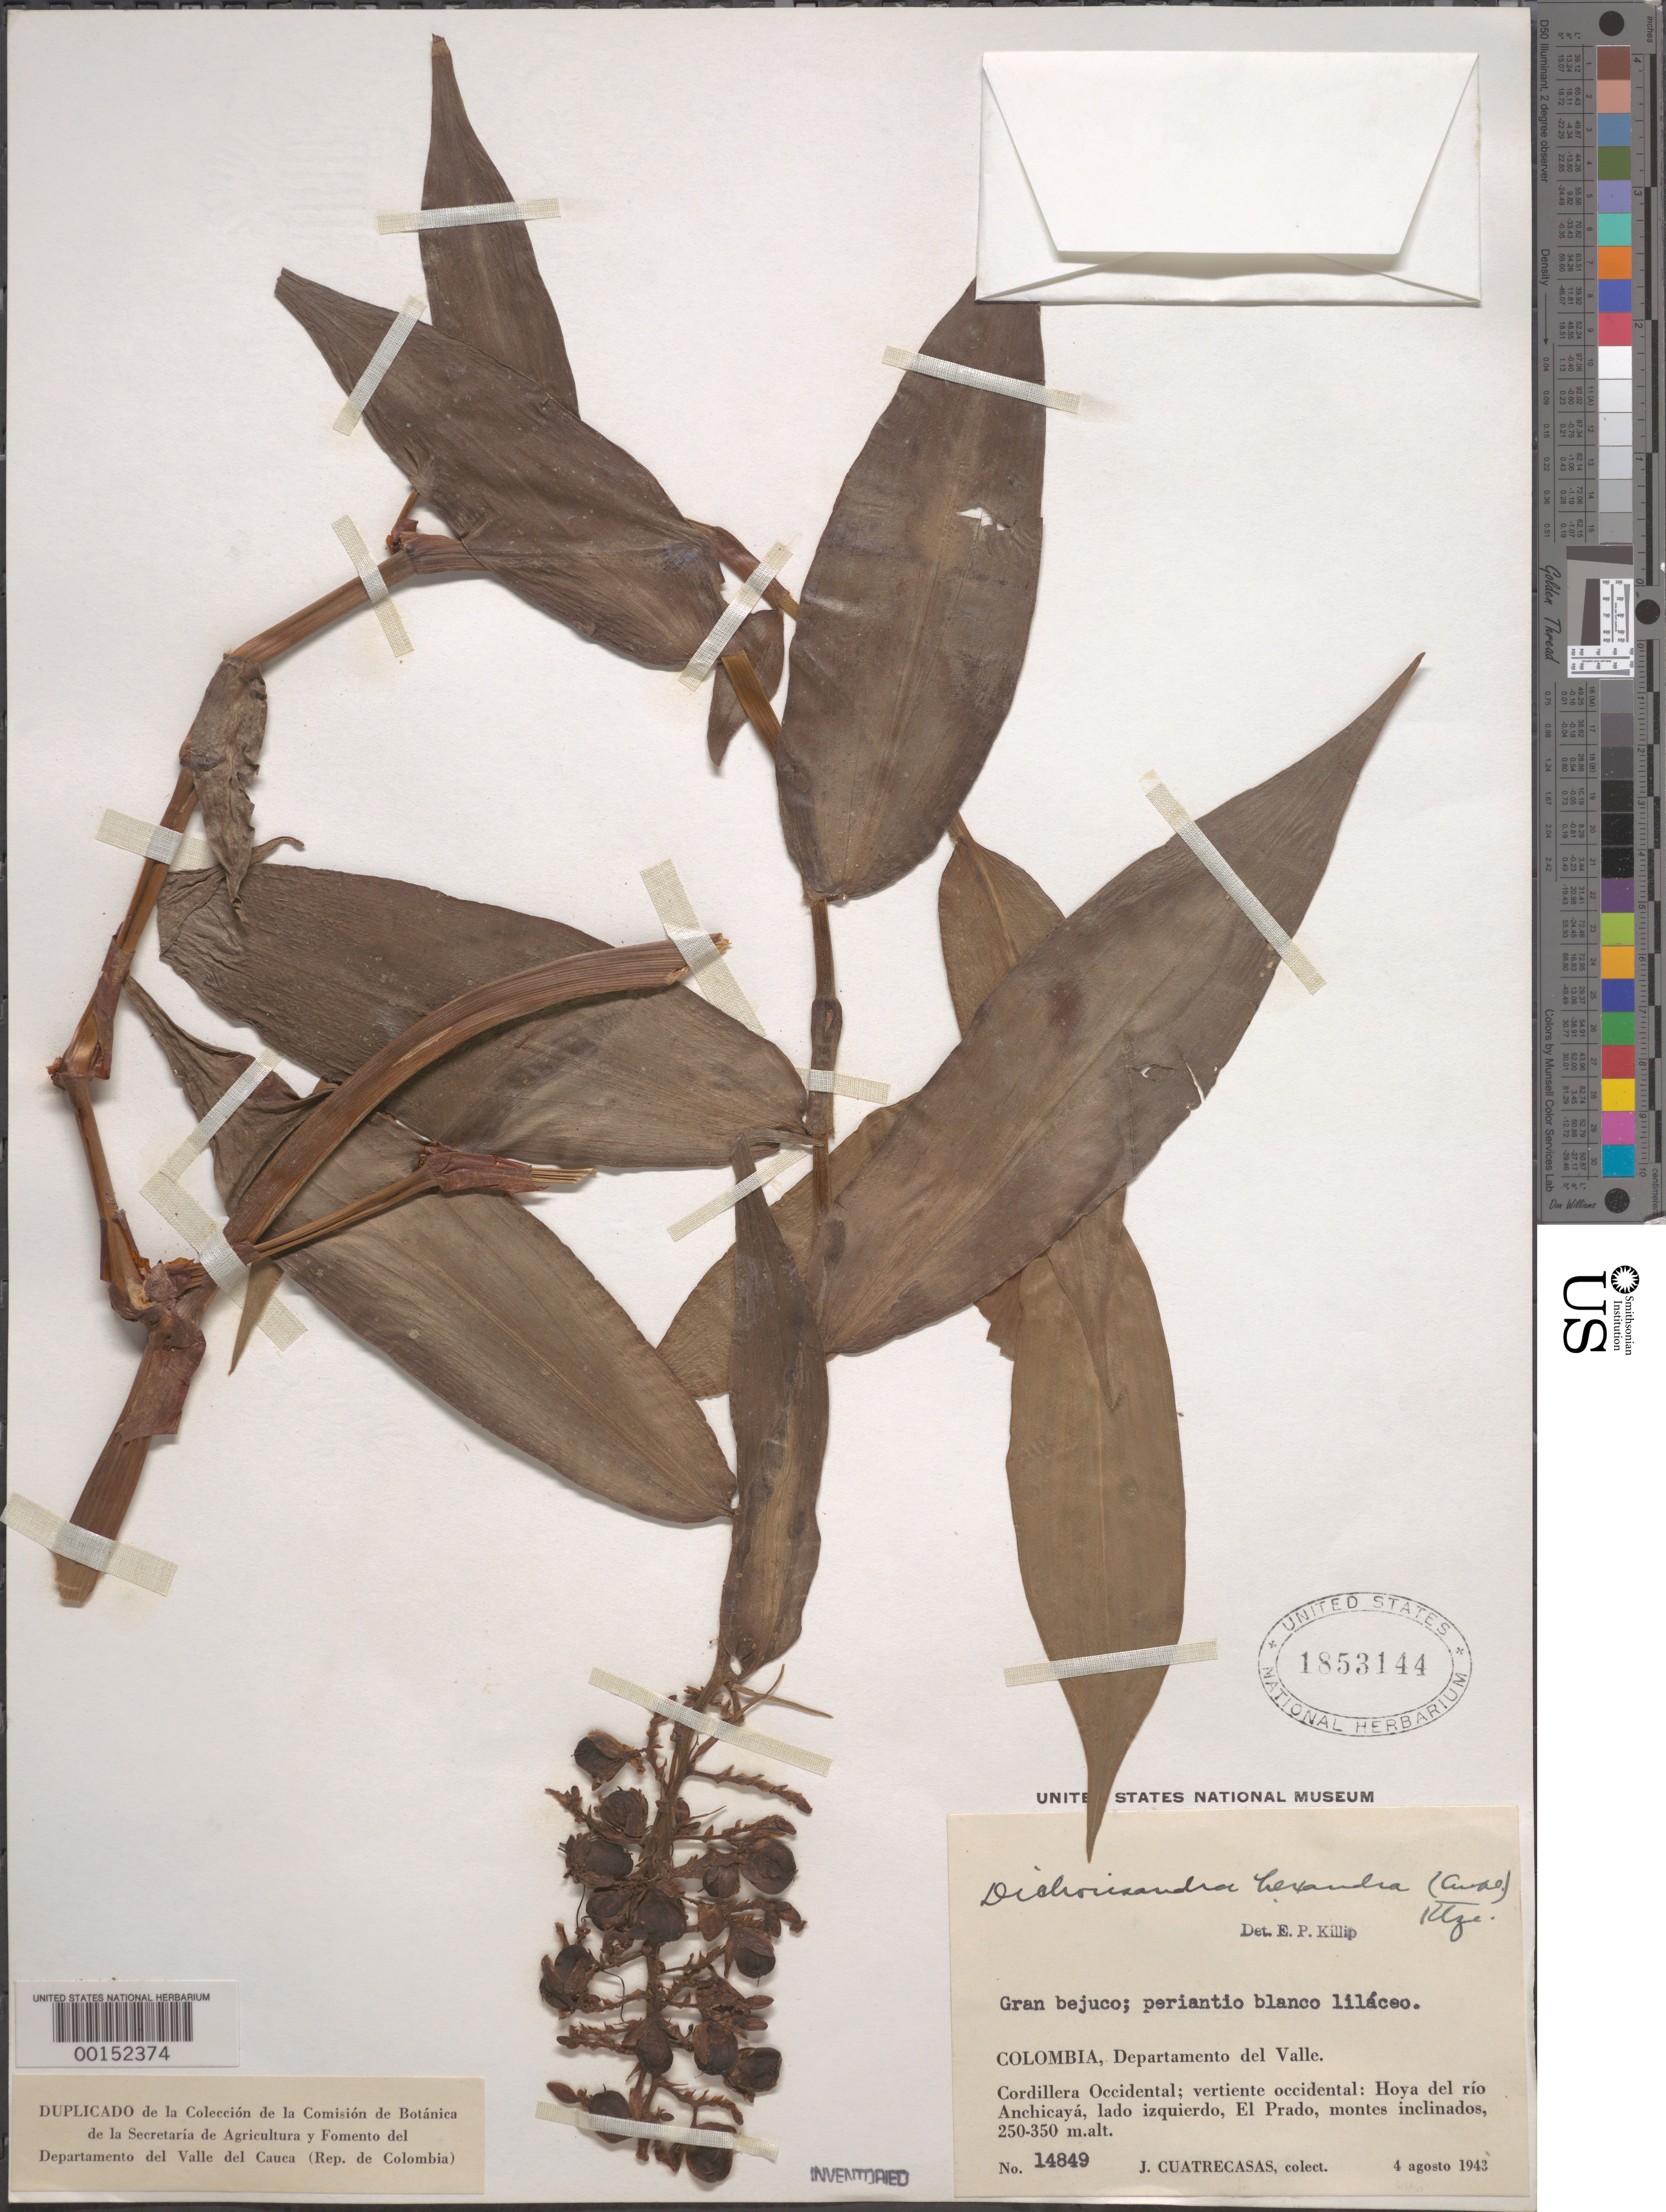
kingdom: Plantae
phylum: Tracheophyta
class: Liliopsida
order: Commelinales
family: Commelinaceae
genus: Dichorisandra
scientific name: Dichorisandra hexandra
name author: (Aubl.) Standl.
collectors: J. Cuatrecasas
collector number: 14849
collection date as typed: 04 Aug 1943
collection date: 1943-08-04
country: Colombia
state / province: Valle del Cauca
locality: Cordillera Occidental, near Rio Anchicaya, el Prado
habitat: Mountainside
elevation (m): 250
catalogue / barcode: US 1853144